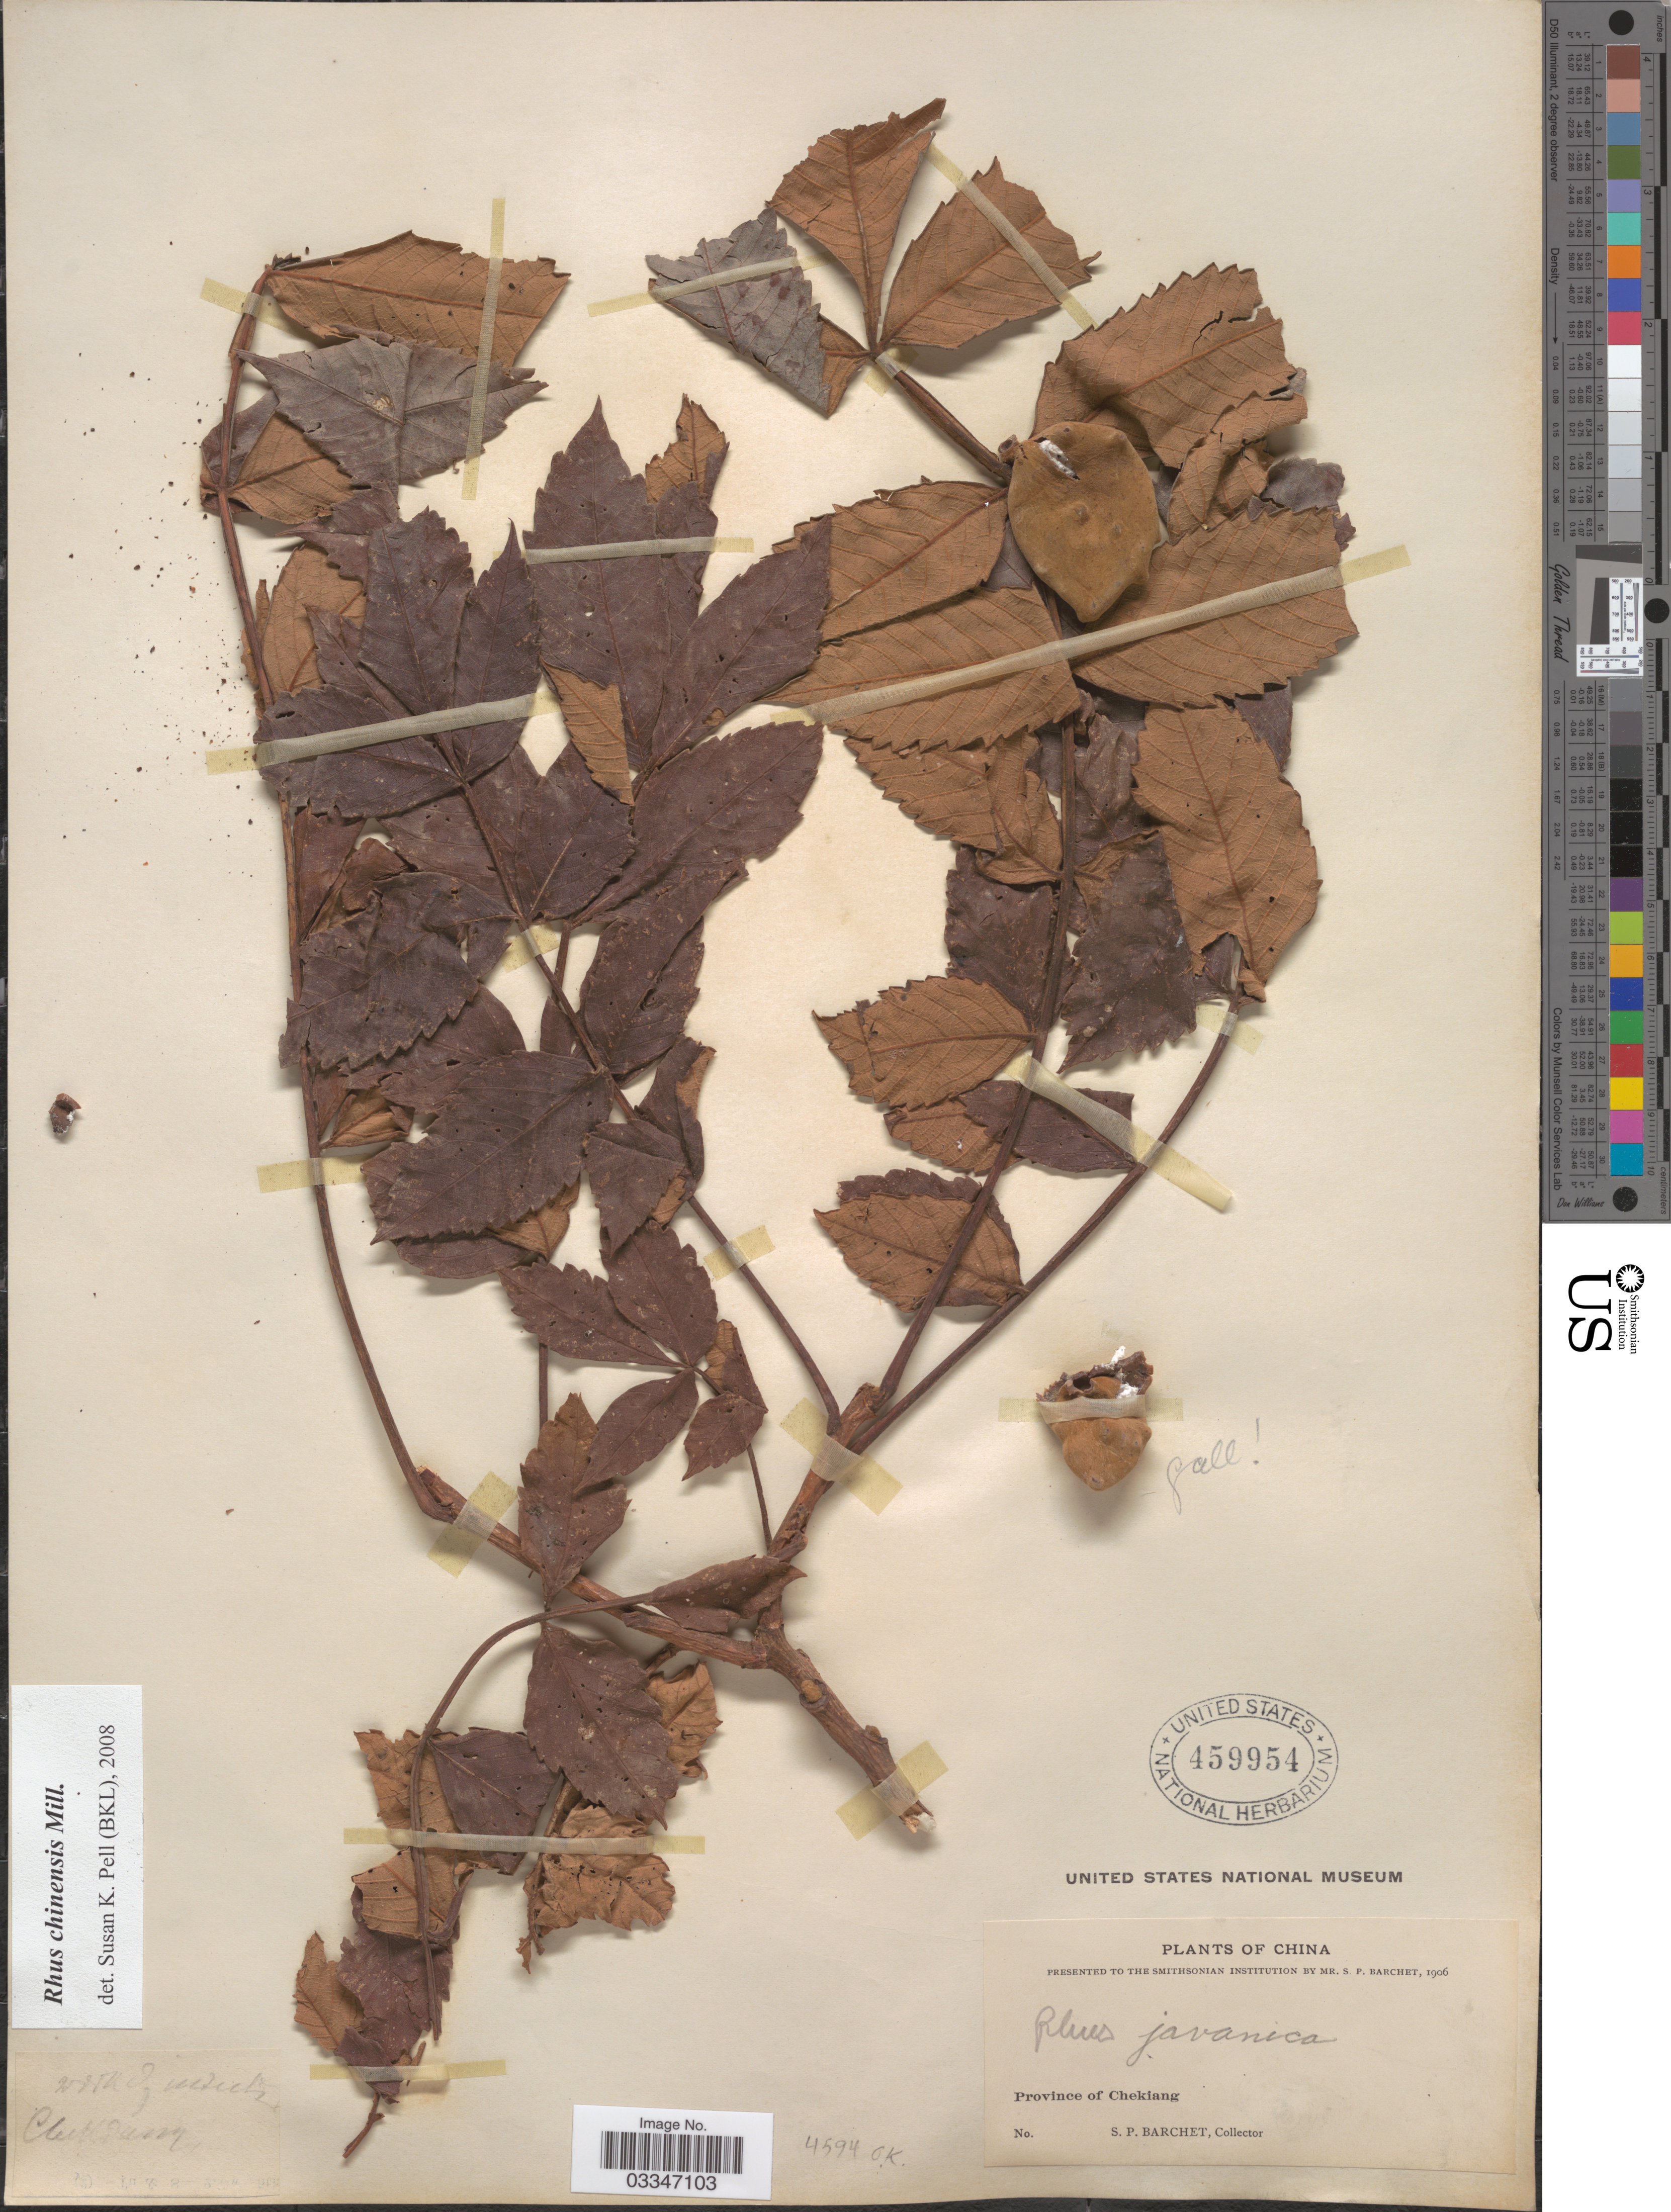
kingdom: Plantae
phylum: Tracheophyta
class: Magnoliopsida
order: Sapindales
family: Anacardiaceae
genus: Rhus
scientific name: Rhus chinensis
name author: Mill.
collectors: S. P. Barchet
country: China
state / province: Zhejiang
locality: Province of Chekiang.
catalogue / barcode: US 459954